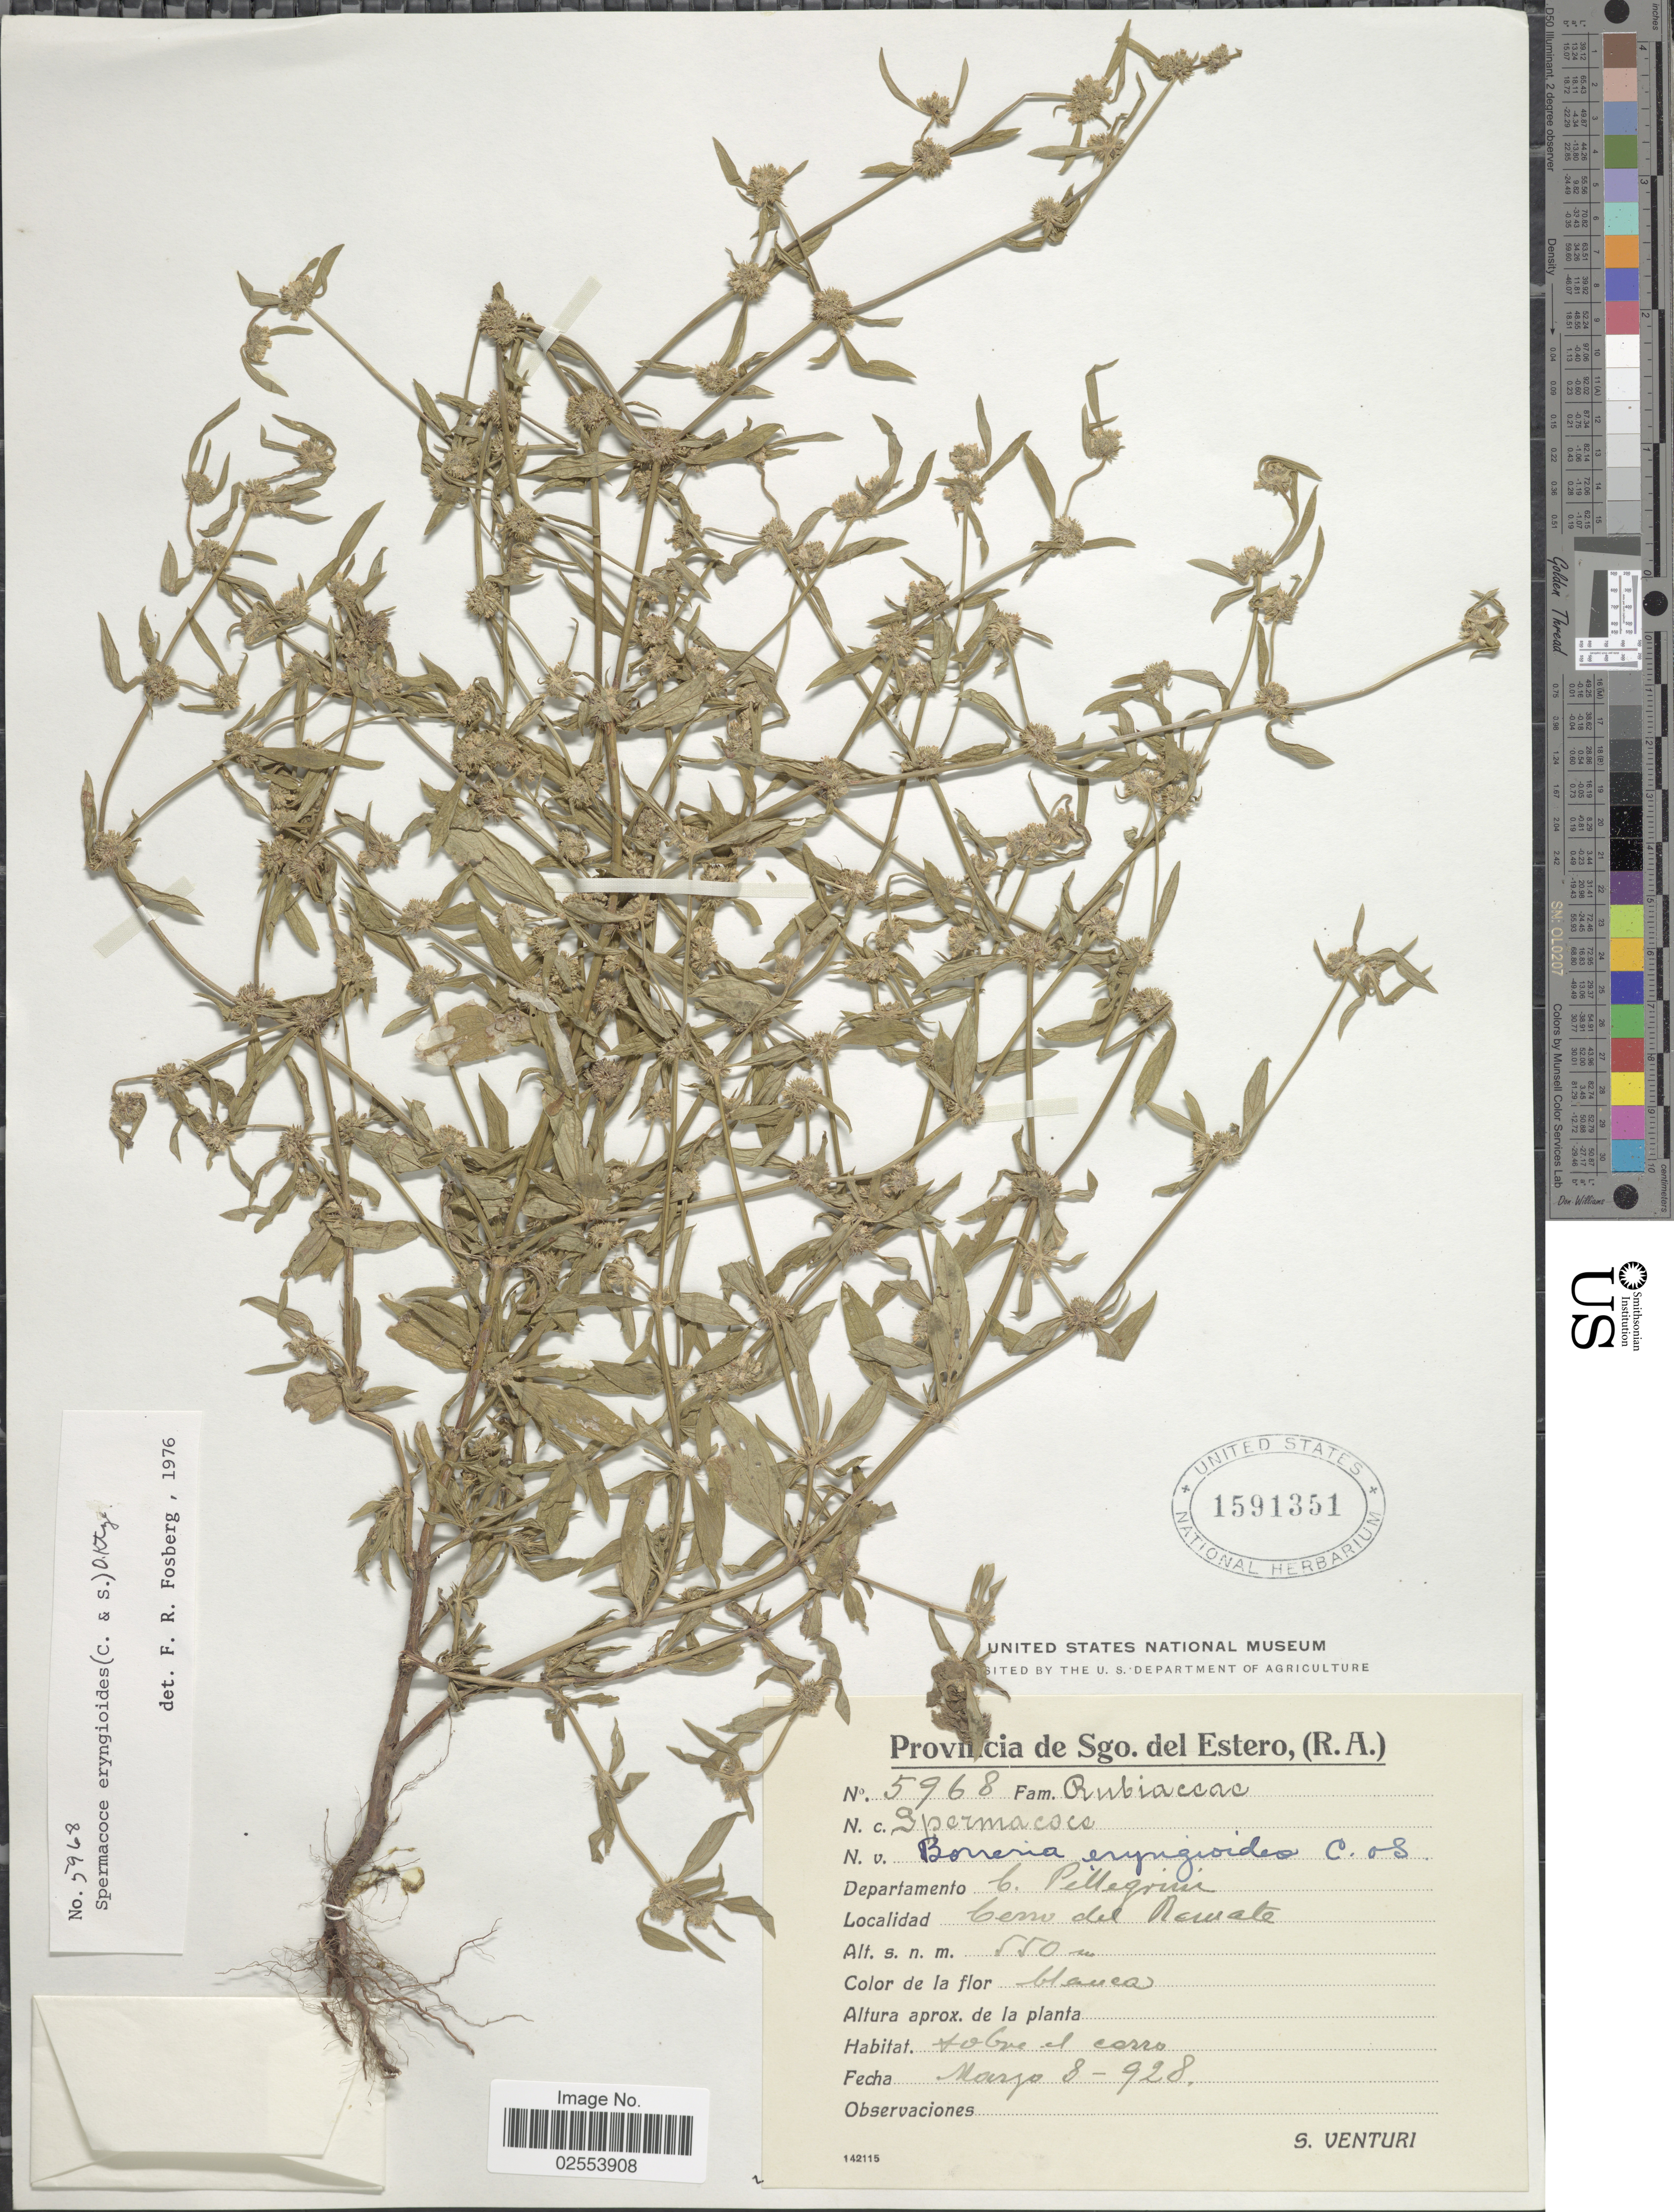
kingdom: Plantae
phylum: Tracheophyta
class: Magnoliopsida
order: Gentianales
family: Rubiaceae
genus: Spermacoce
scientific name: Spermacoce eryngioides var. eryngioides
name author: (Cham. & Schltdl.) Kuntze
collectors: S. Venturi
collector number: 5968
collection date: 1928-03-08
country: Argentina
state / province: Santiago del Estero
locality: Sgo. del Estero, (R.A.), Departamento C. Pellegrini, Cerro del Remate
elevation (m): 550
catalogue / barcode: US 1591351